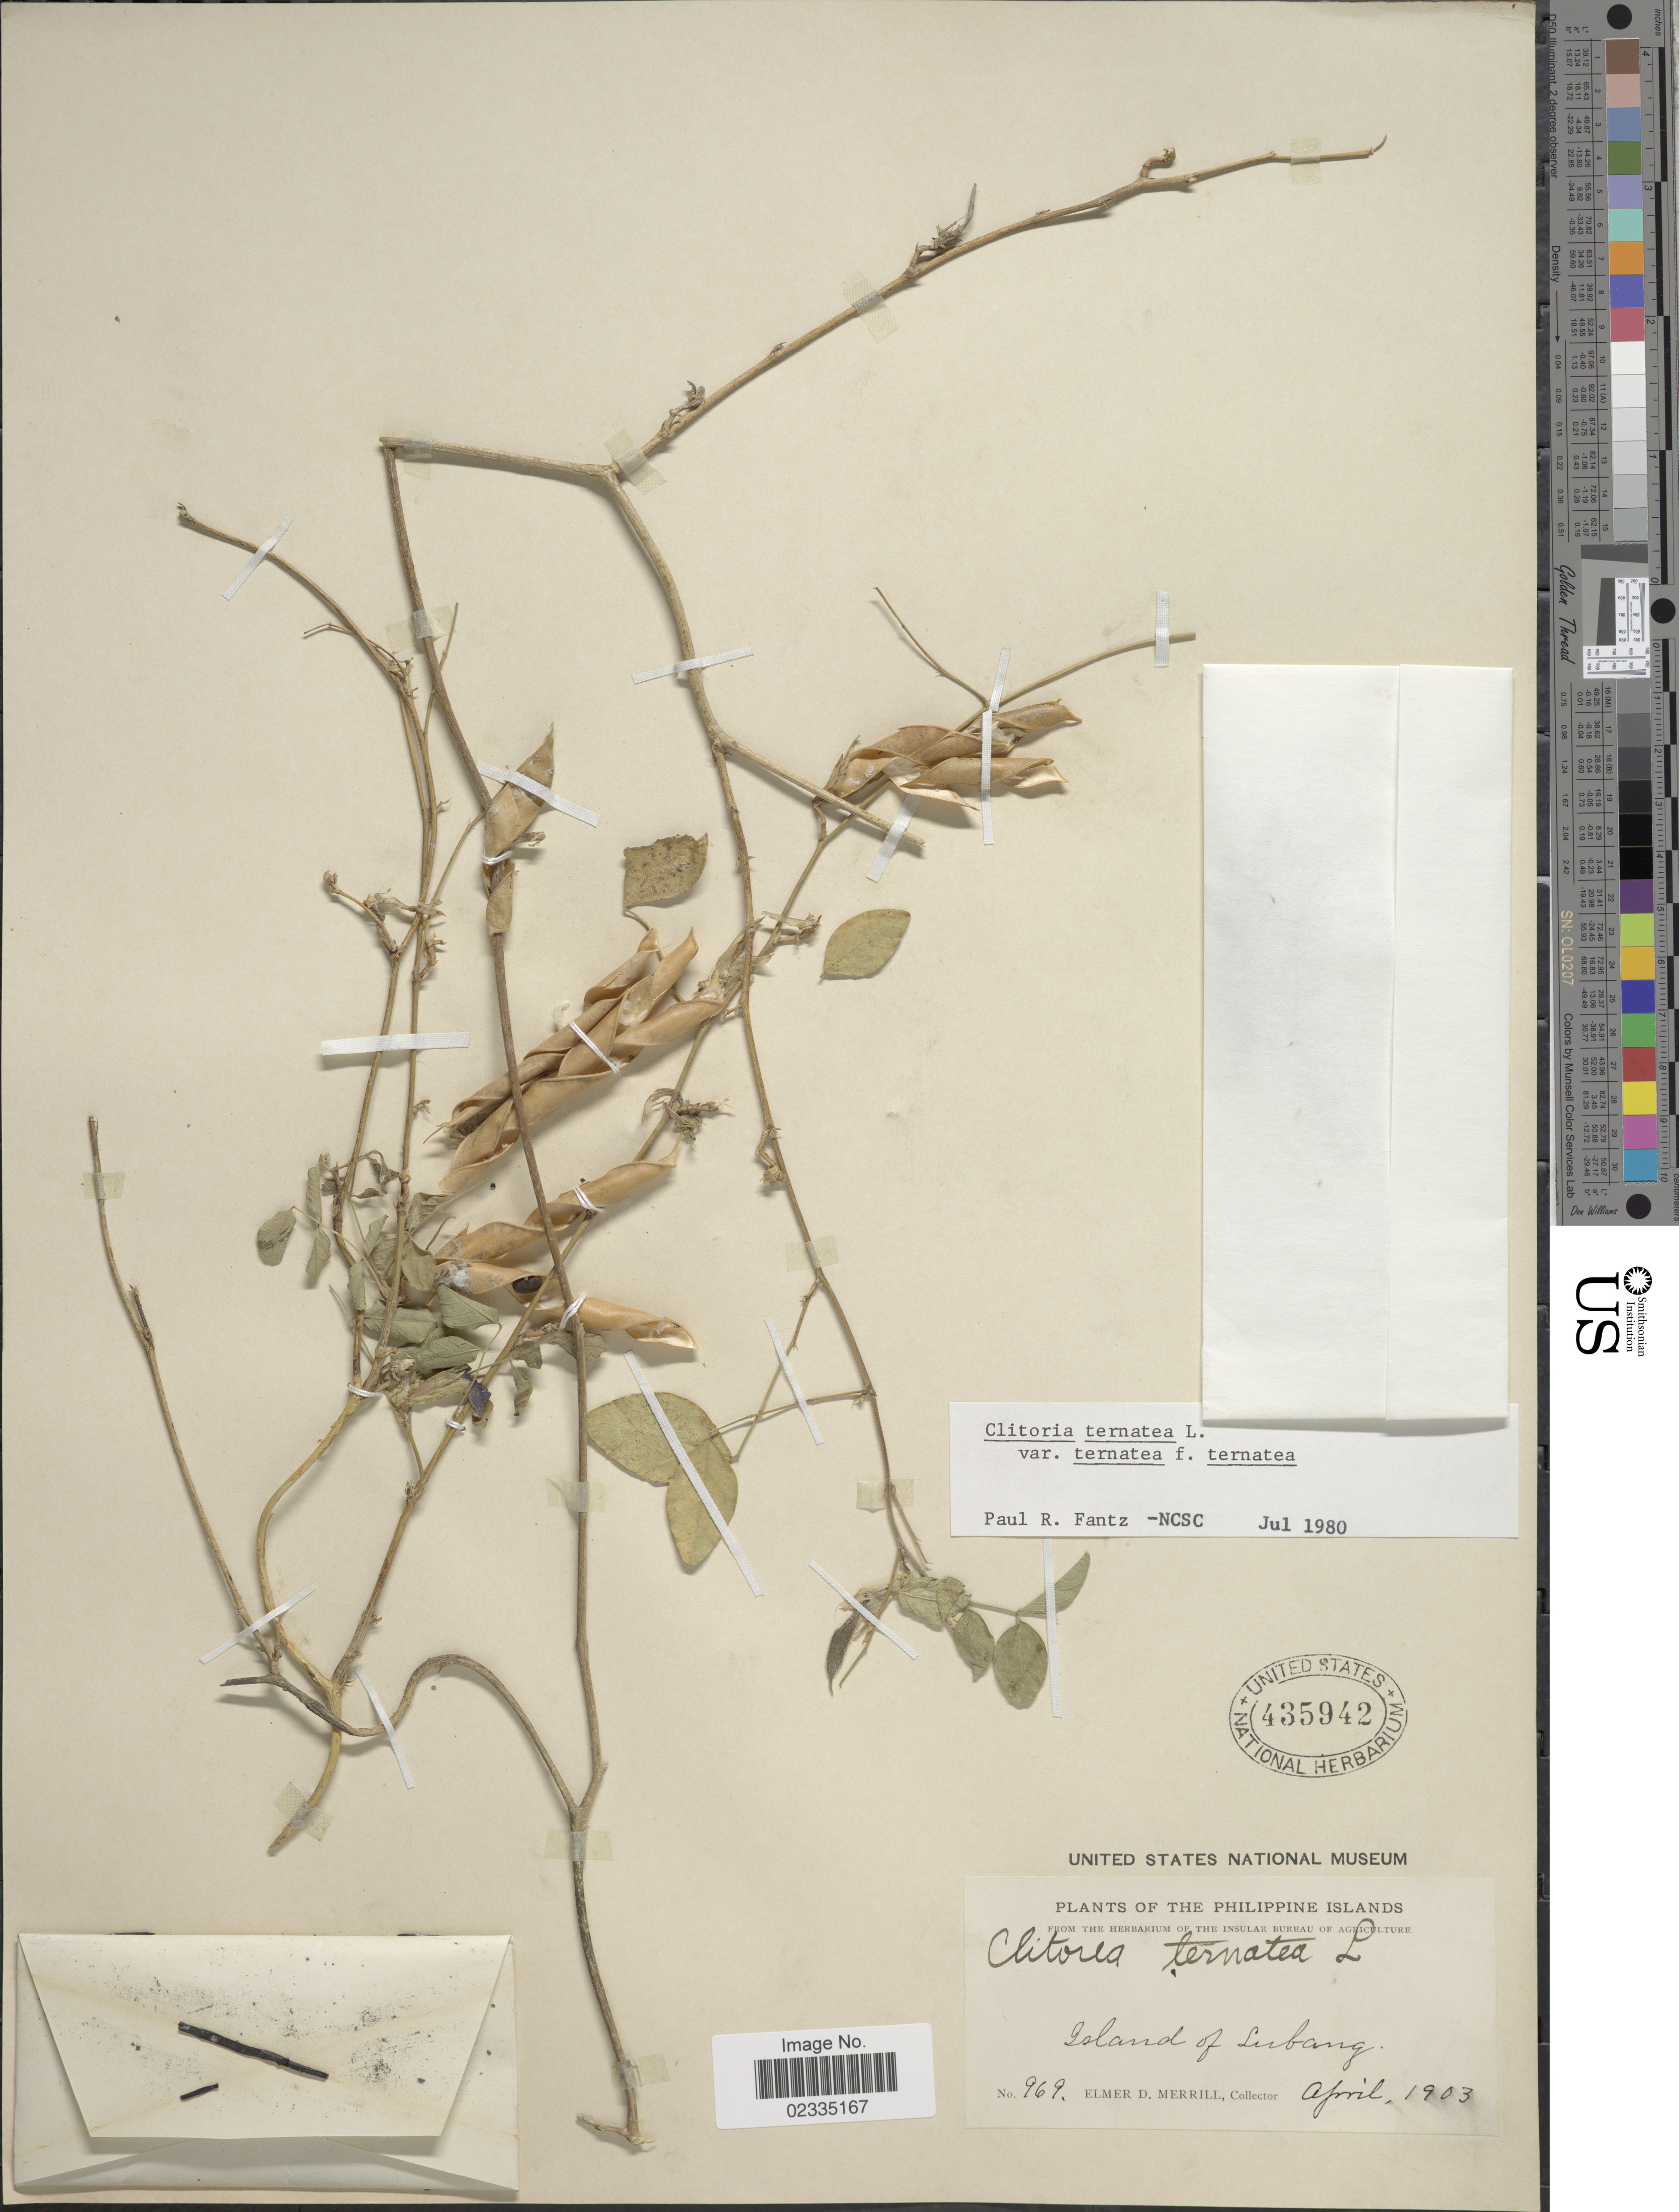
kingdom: Plantae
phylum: Tracheophyta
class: Magnoliopsida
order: Fabales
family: Fabaceae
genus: Clitoria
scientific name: Clitoria ternatea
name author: L.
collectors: E. D. Merrill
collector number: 969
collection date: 1903-04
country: Philippines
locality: The Philippine Islands, Island of Lubang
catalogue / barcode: US 435942